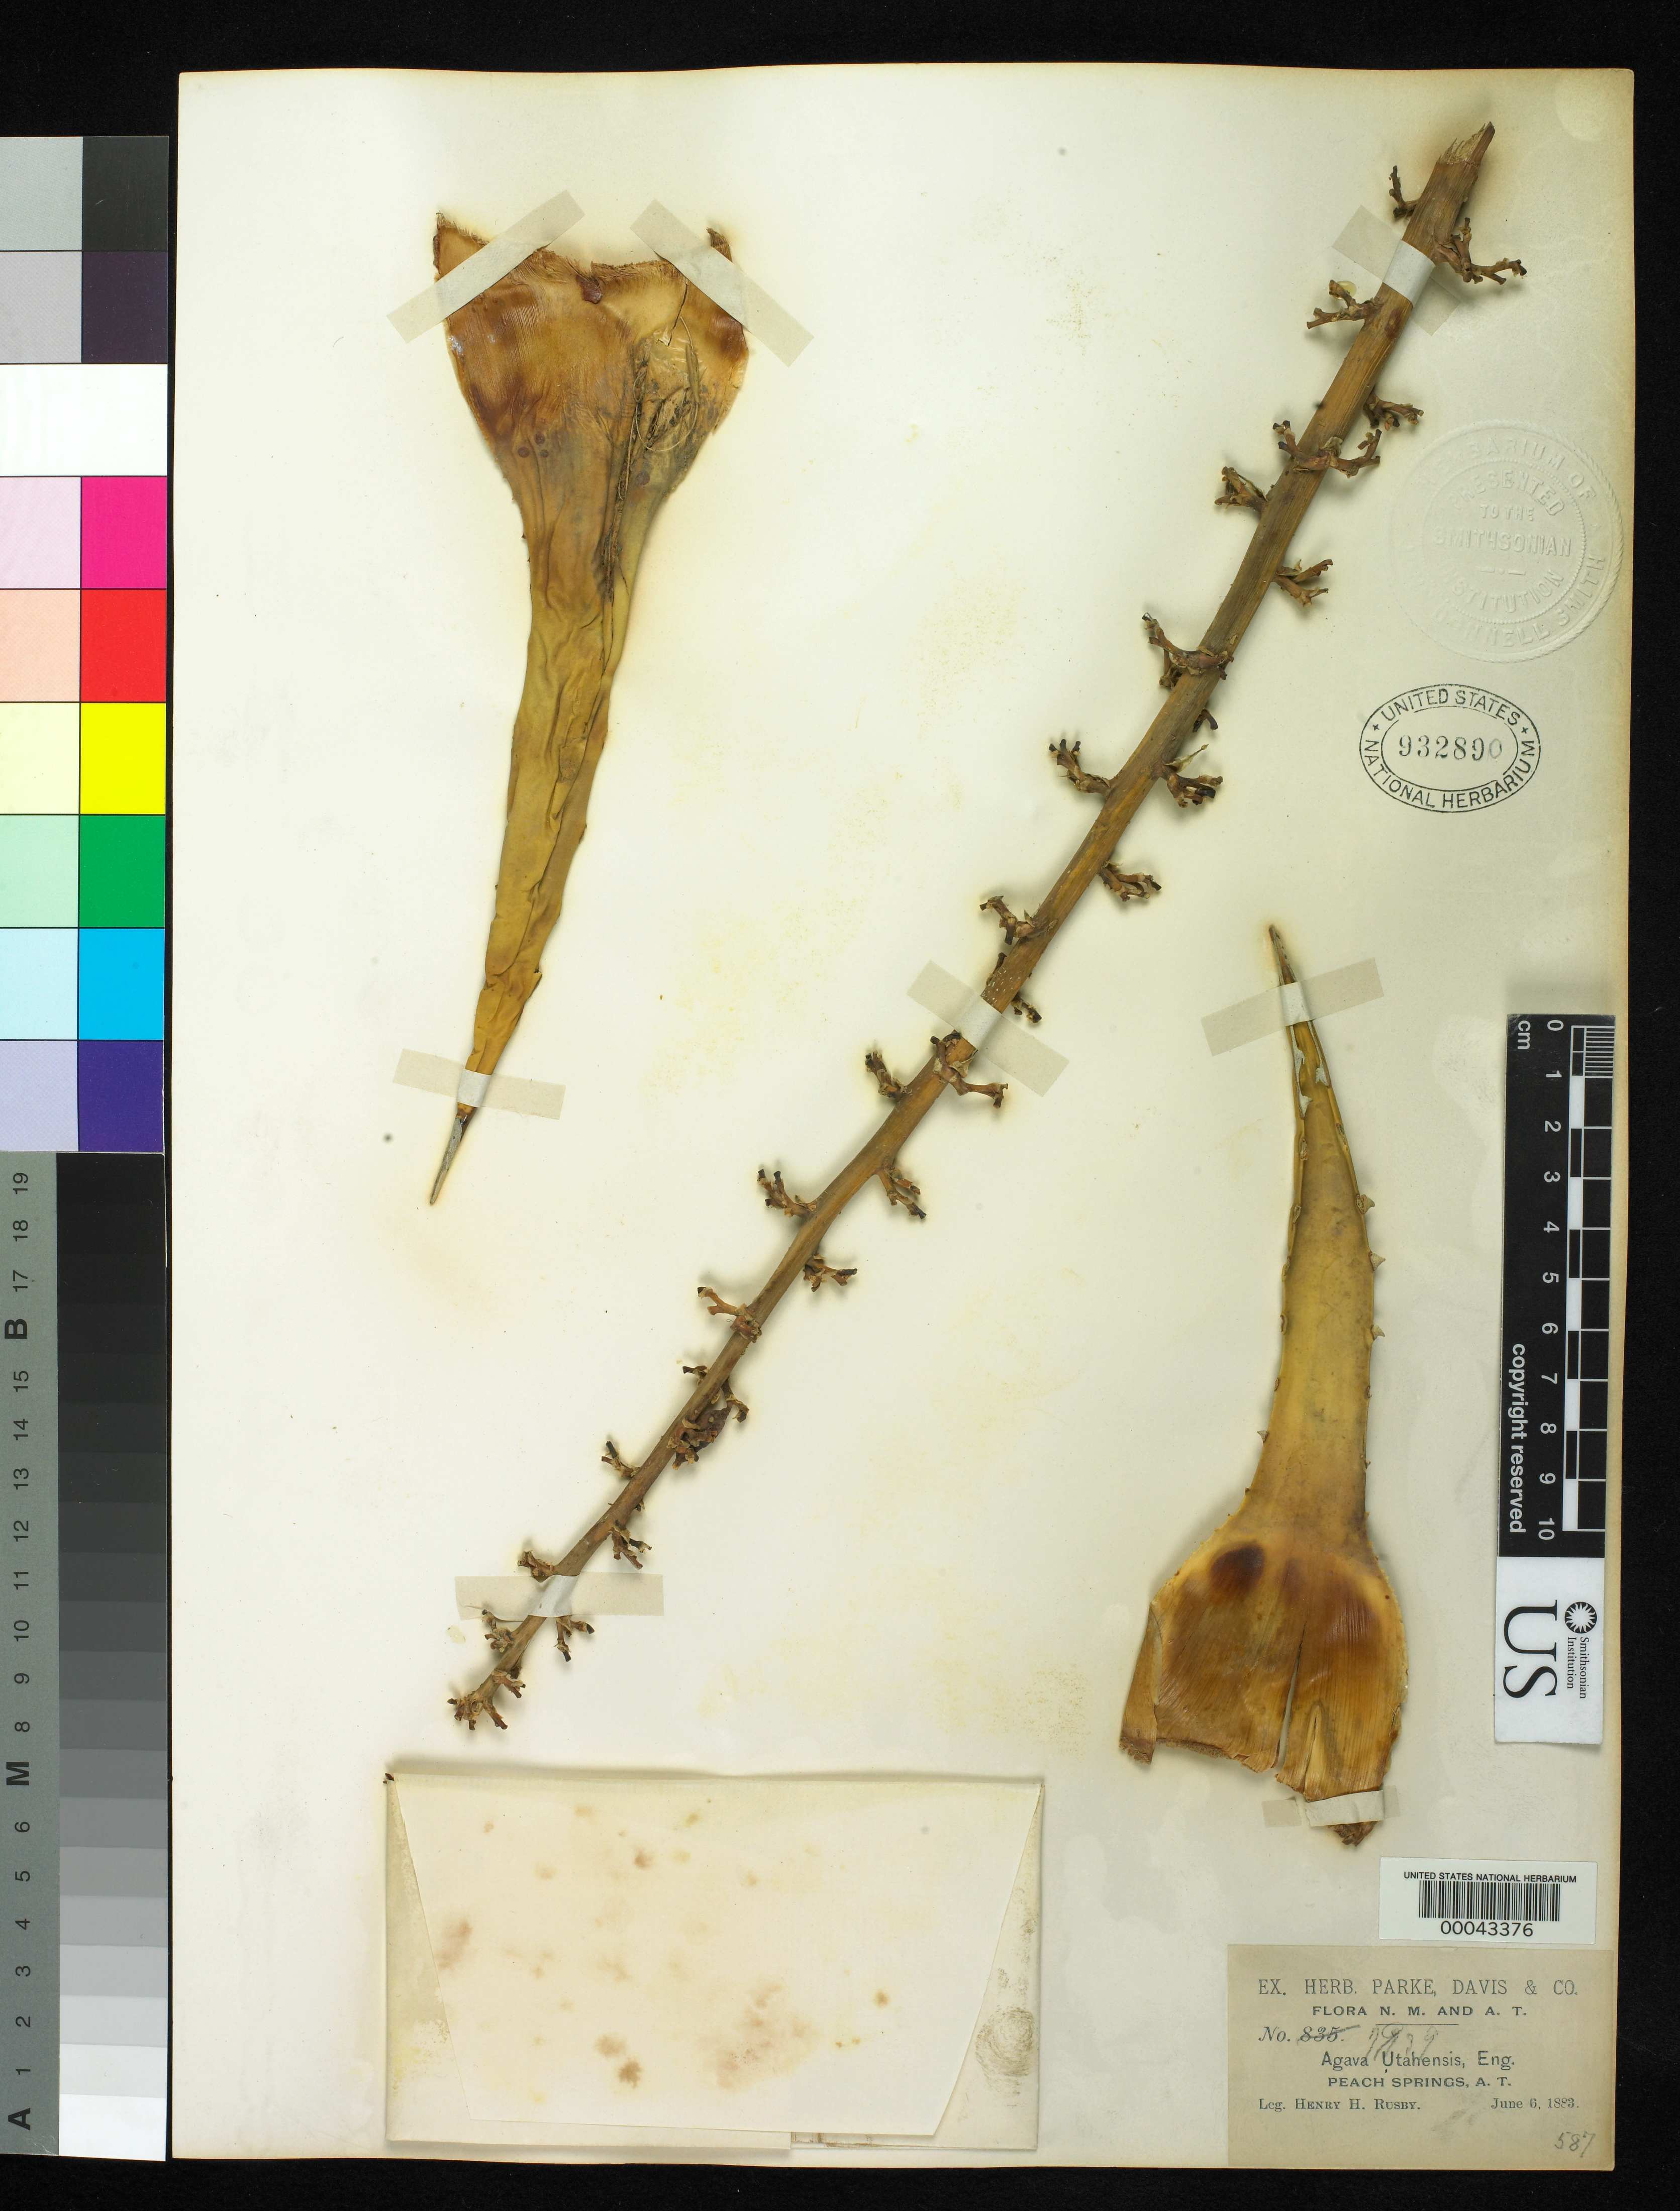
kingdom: Plantae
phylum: Tracheophyta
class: Liliopsida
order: Asparagales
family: Asparagaceae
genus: Agave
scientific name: Agave utahensis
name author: Engelm.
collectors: H. H. Rusby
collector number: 7939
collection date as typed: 06 Jun 1883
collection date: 1883-06-06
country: United States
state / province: Arizona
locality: Peach springs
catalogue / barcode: US 932890